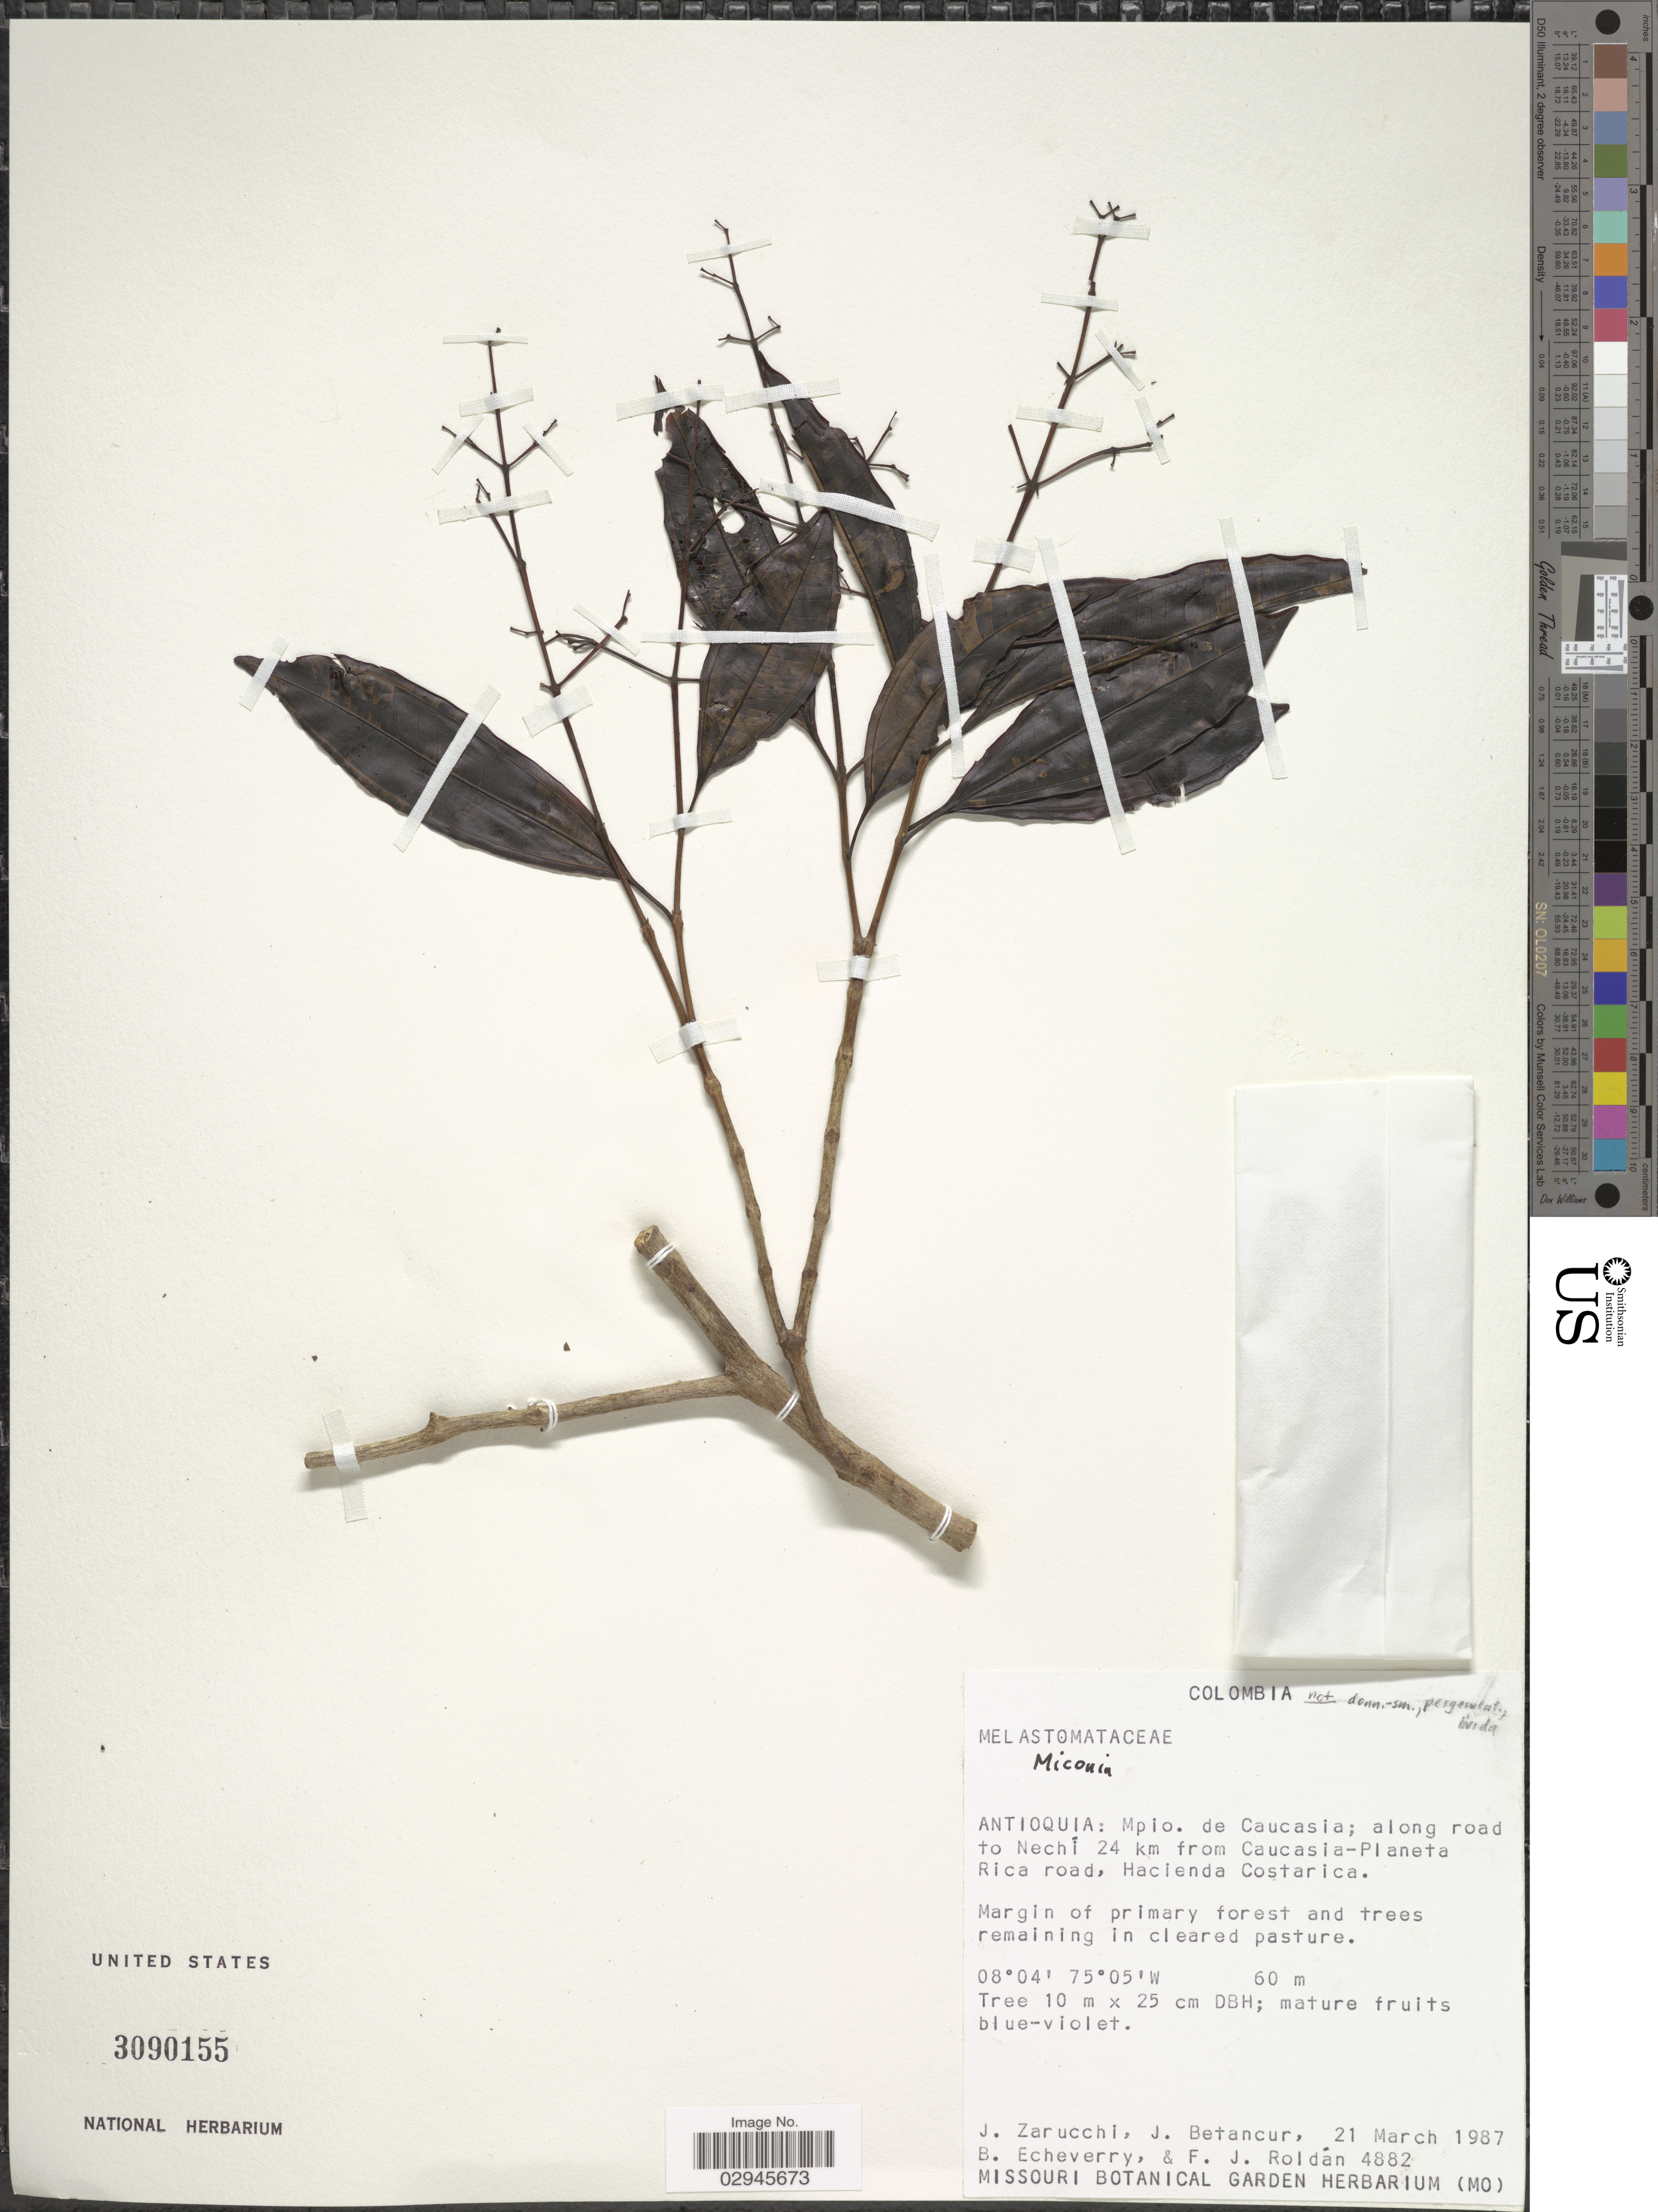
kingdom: Plantae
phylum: Tracheophyta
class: Magnoliopsida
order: Myrtales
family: Melastomataceae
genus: Miconia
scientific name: Miconia sp.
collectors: J. L. Zarucchi, J. Betancur, B. Echeverry & F. J. Roldán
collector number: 4882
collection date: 1987-03-21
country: Colombia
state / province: Antioquia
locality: Mpio. de Caucasia; along road to Nechí 24 km from Caucasia-Planeta Rica road, Hacienda Costarica.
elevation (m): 60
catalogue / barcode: US 3090155